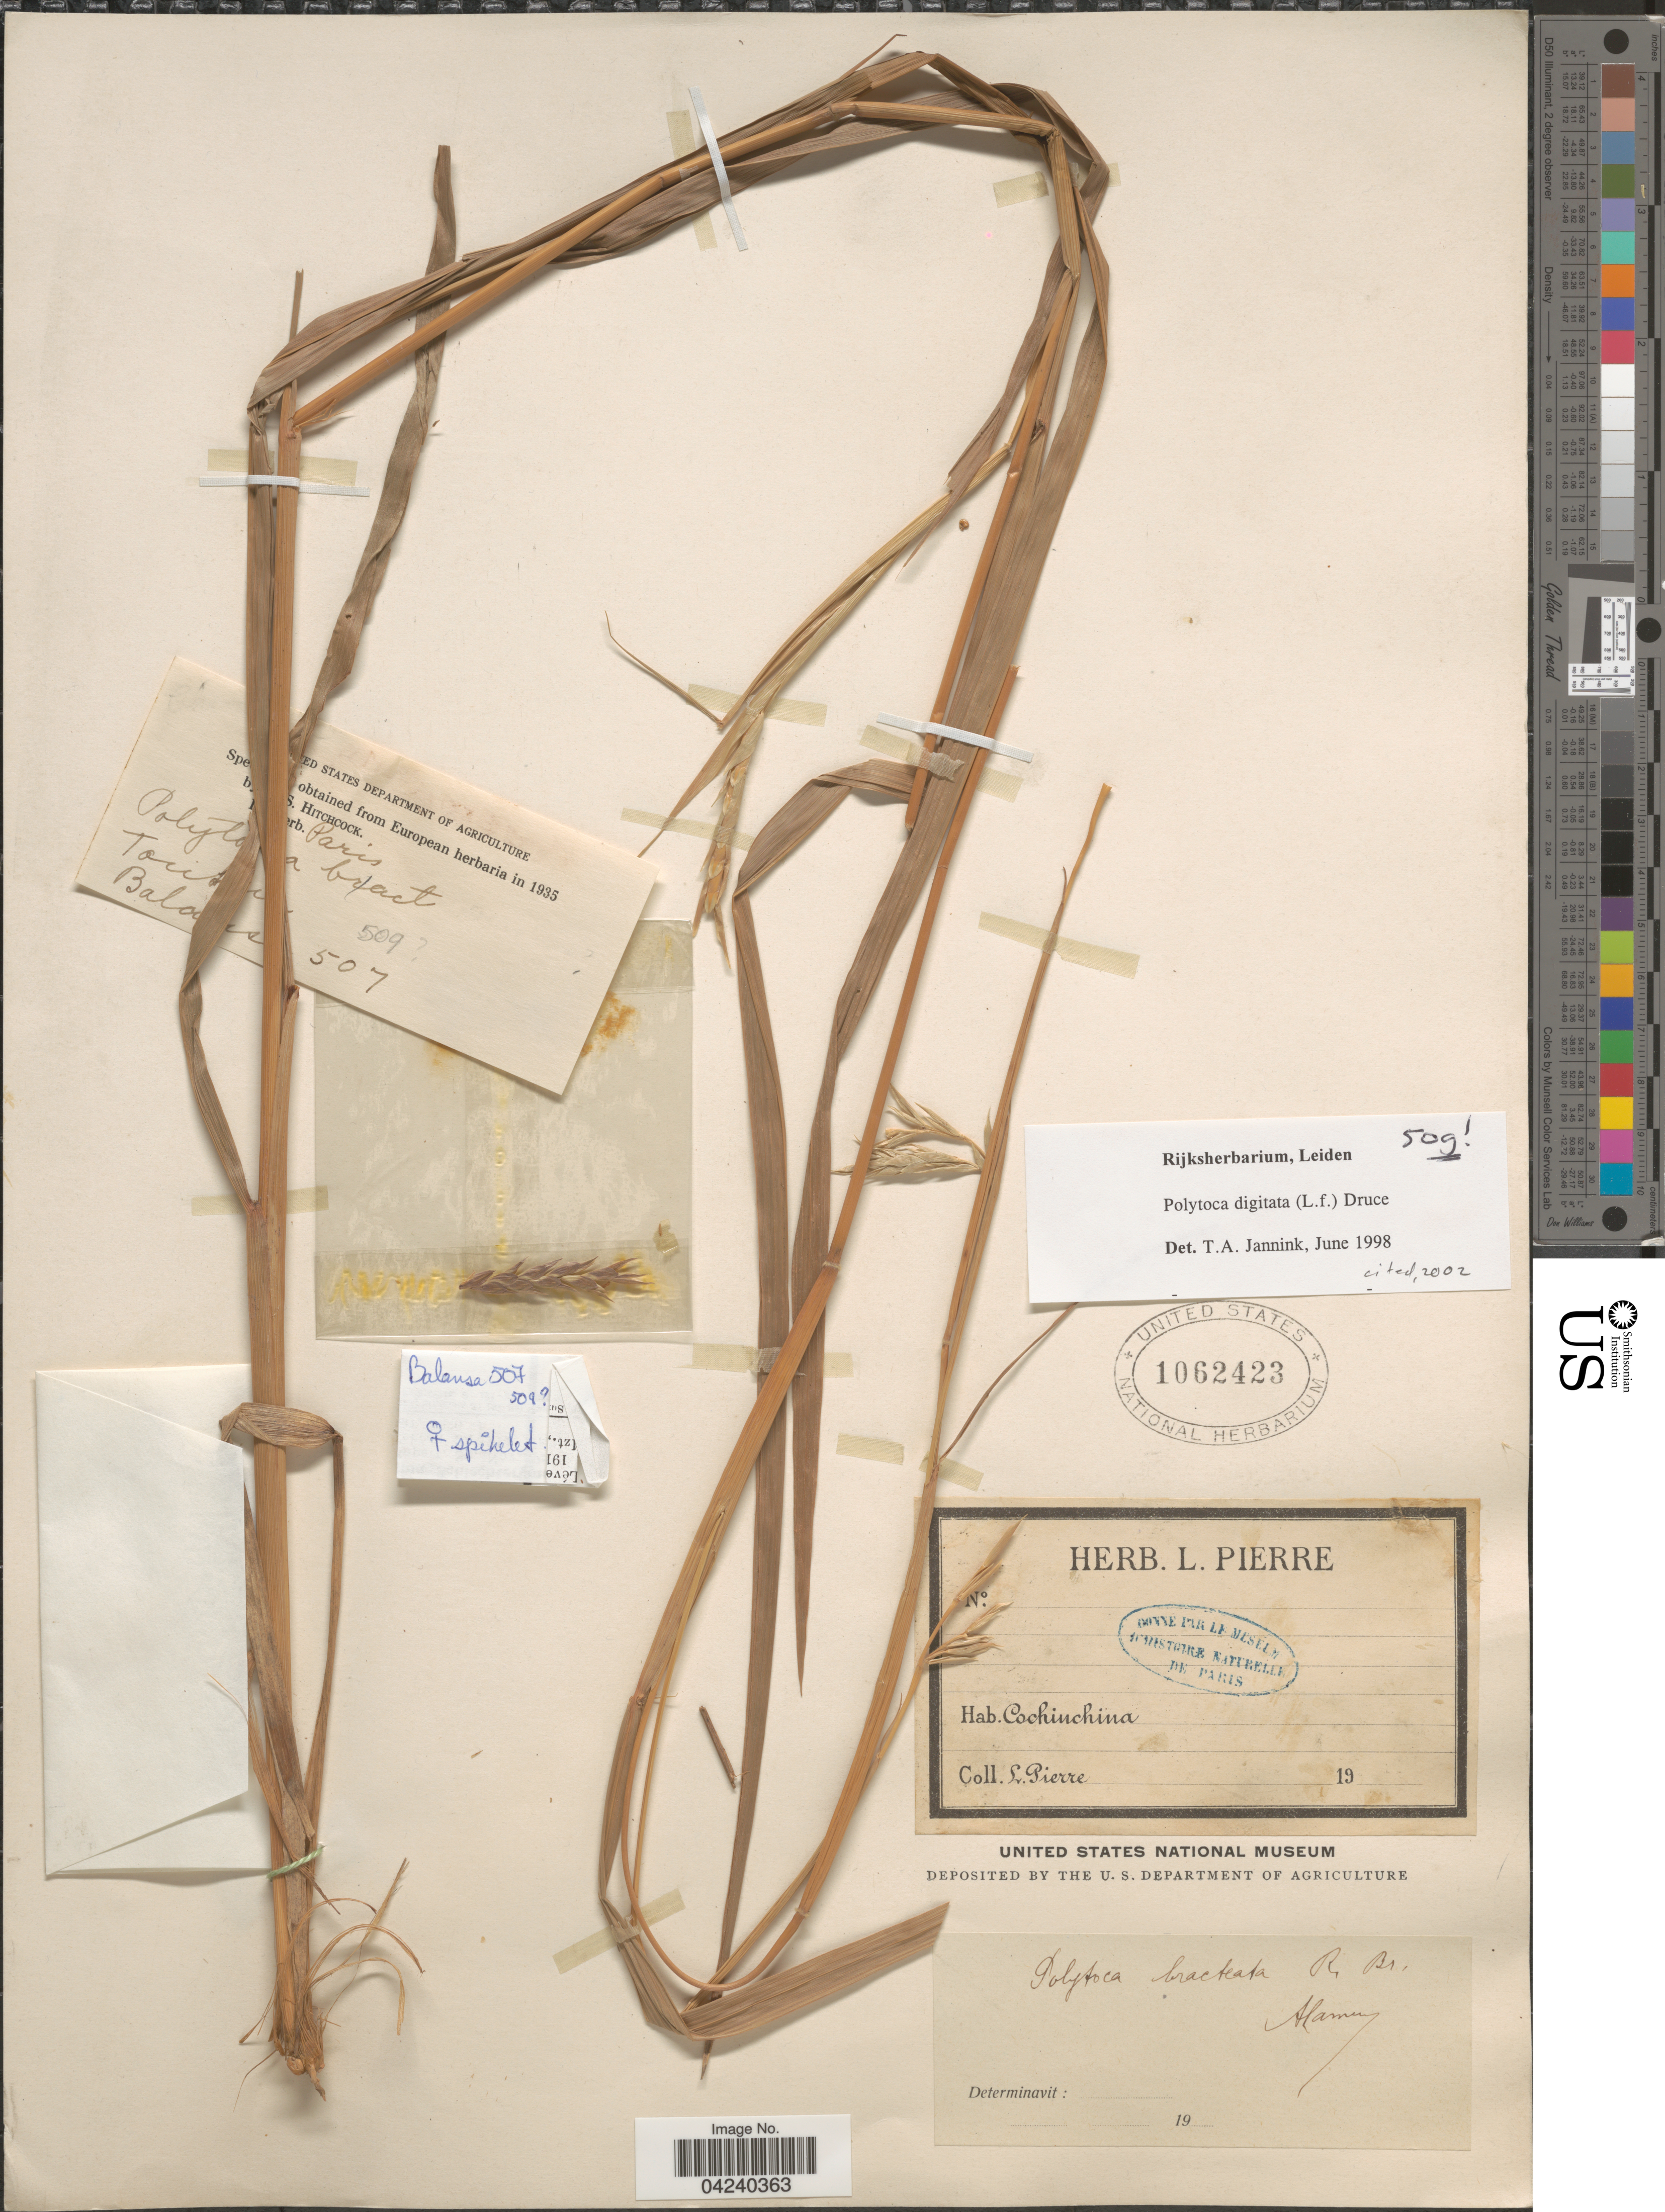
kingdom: Plantae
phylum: Tracheophyta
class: Liliopsida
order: Poales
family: Poaceae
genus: Polytoca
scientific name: Polytoca digitata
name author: (L. f.) Druce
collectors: -. Balansa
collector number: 507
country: Vietnam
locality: Tonkin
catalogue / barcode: US 1062423-2